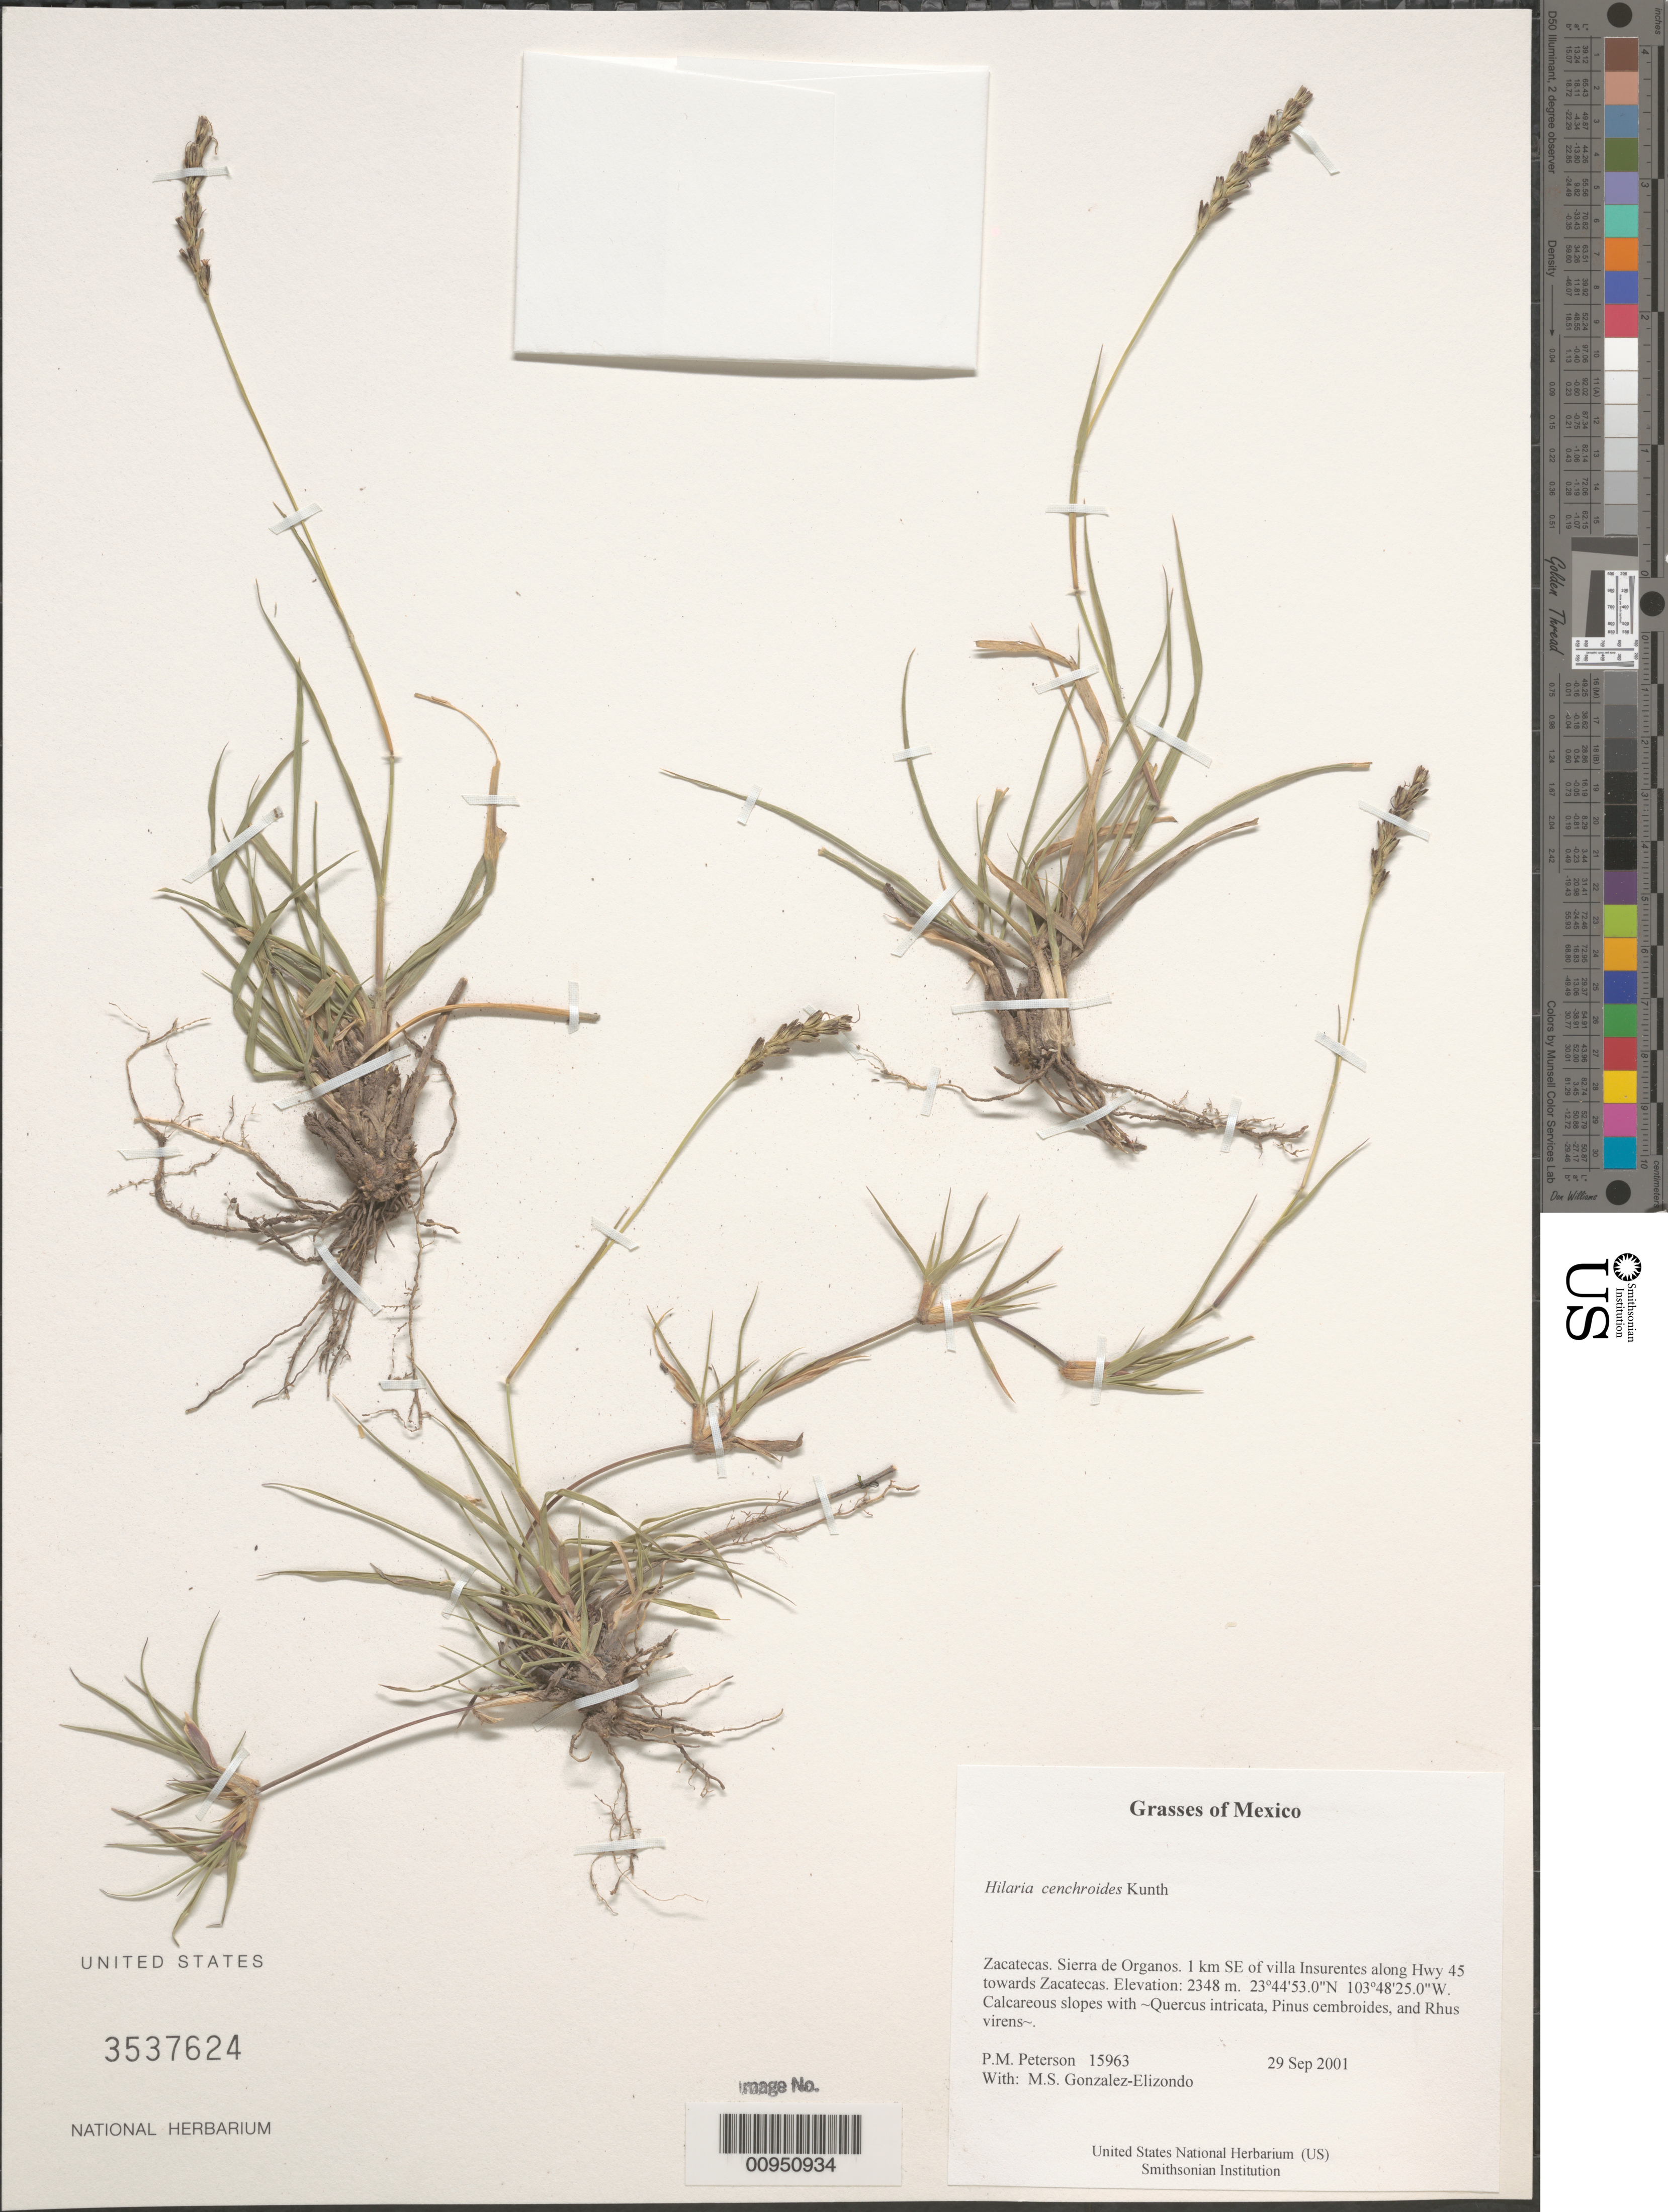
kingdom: Plantae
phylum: Tracheophyta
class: Liliopsida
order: Poales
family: Poaceae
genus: Hilaria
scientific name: Hilaria cenchroides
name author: Kunth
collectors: P. M. Peterson & M. S. González-Elizondo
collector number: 15963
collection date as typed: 29 Sep 2001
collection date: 2001-09-29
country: Mexico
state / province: Zacatecas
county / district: Sierra de Organos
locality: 1 km SE of villa Insurentes along Hwy 45 towards Zacatecas.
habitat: Calcareous slopes with ~Quercus intricata, Pinus cembroides, and Rhus virens~.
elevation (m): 2348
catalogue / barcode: US 3537624